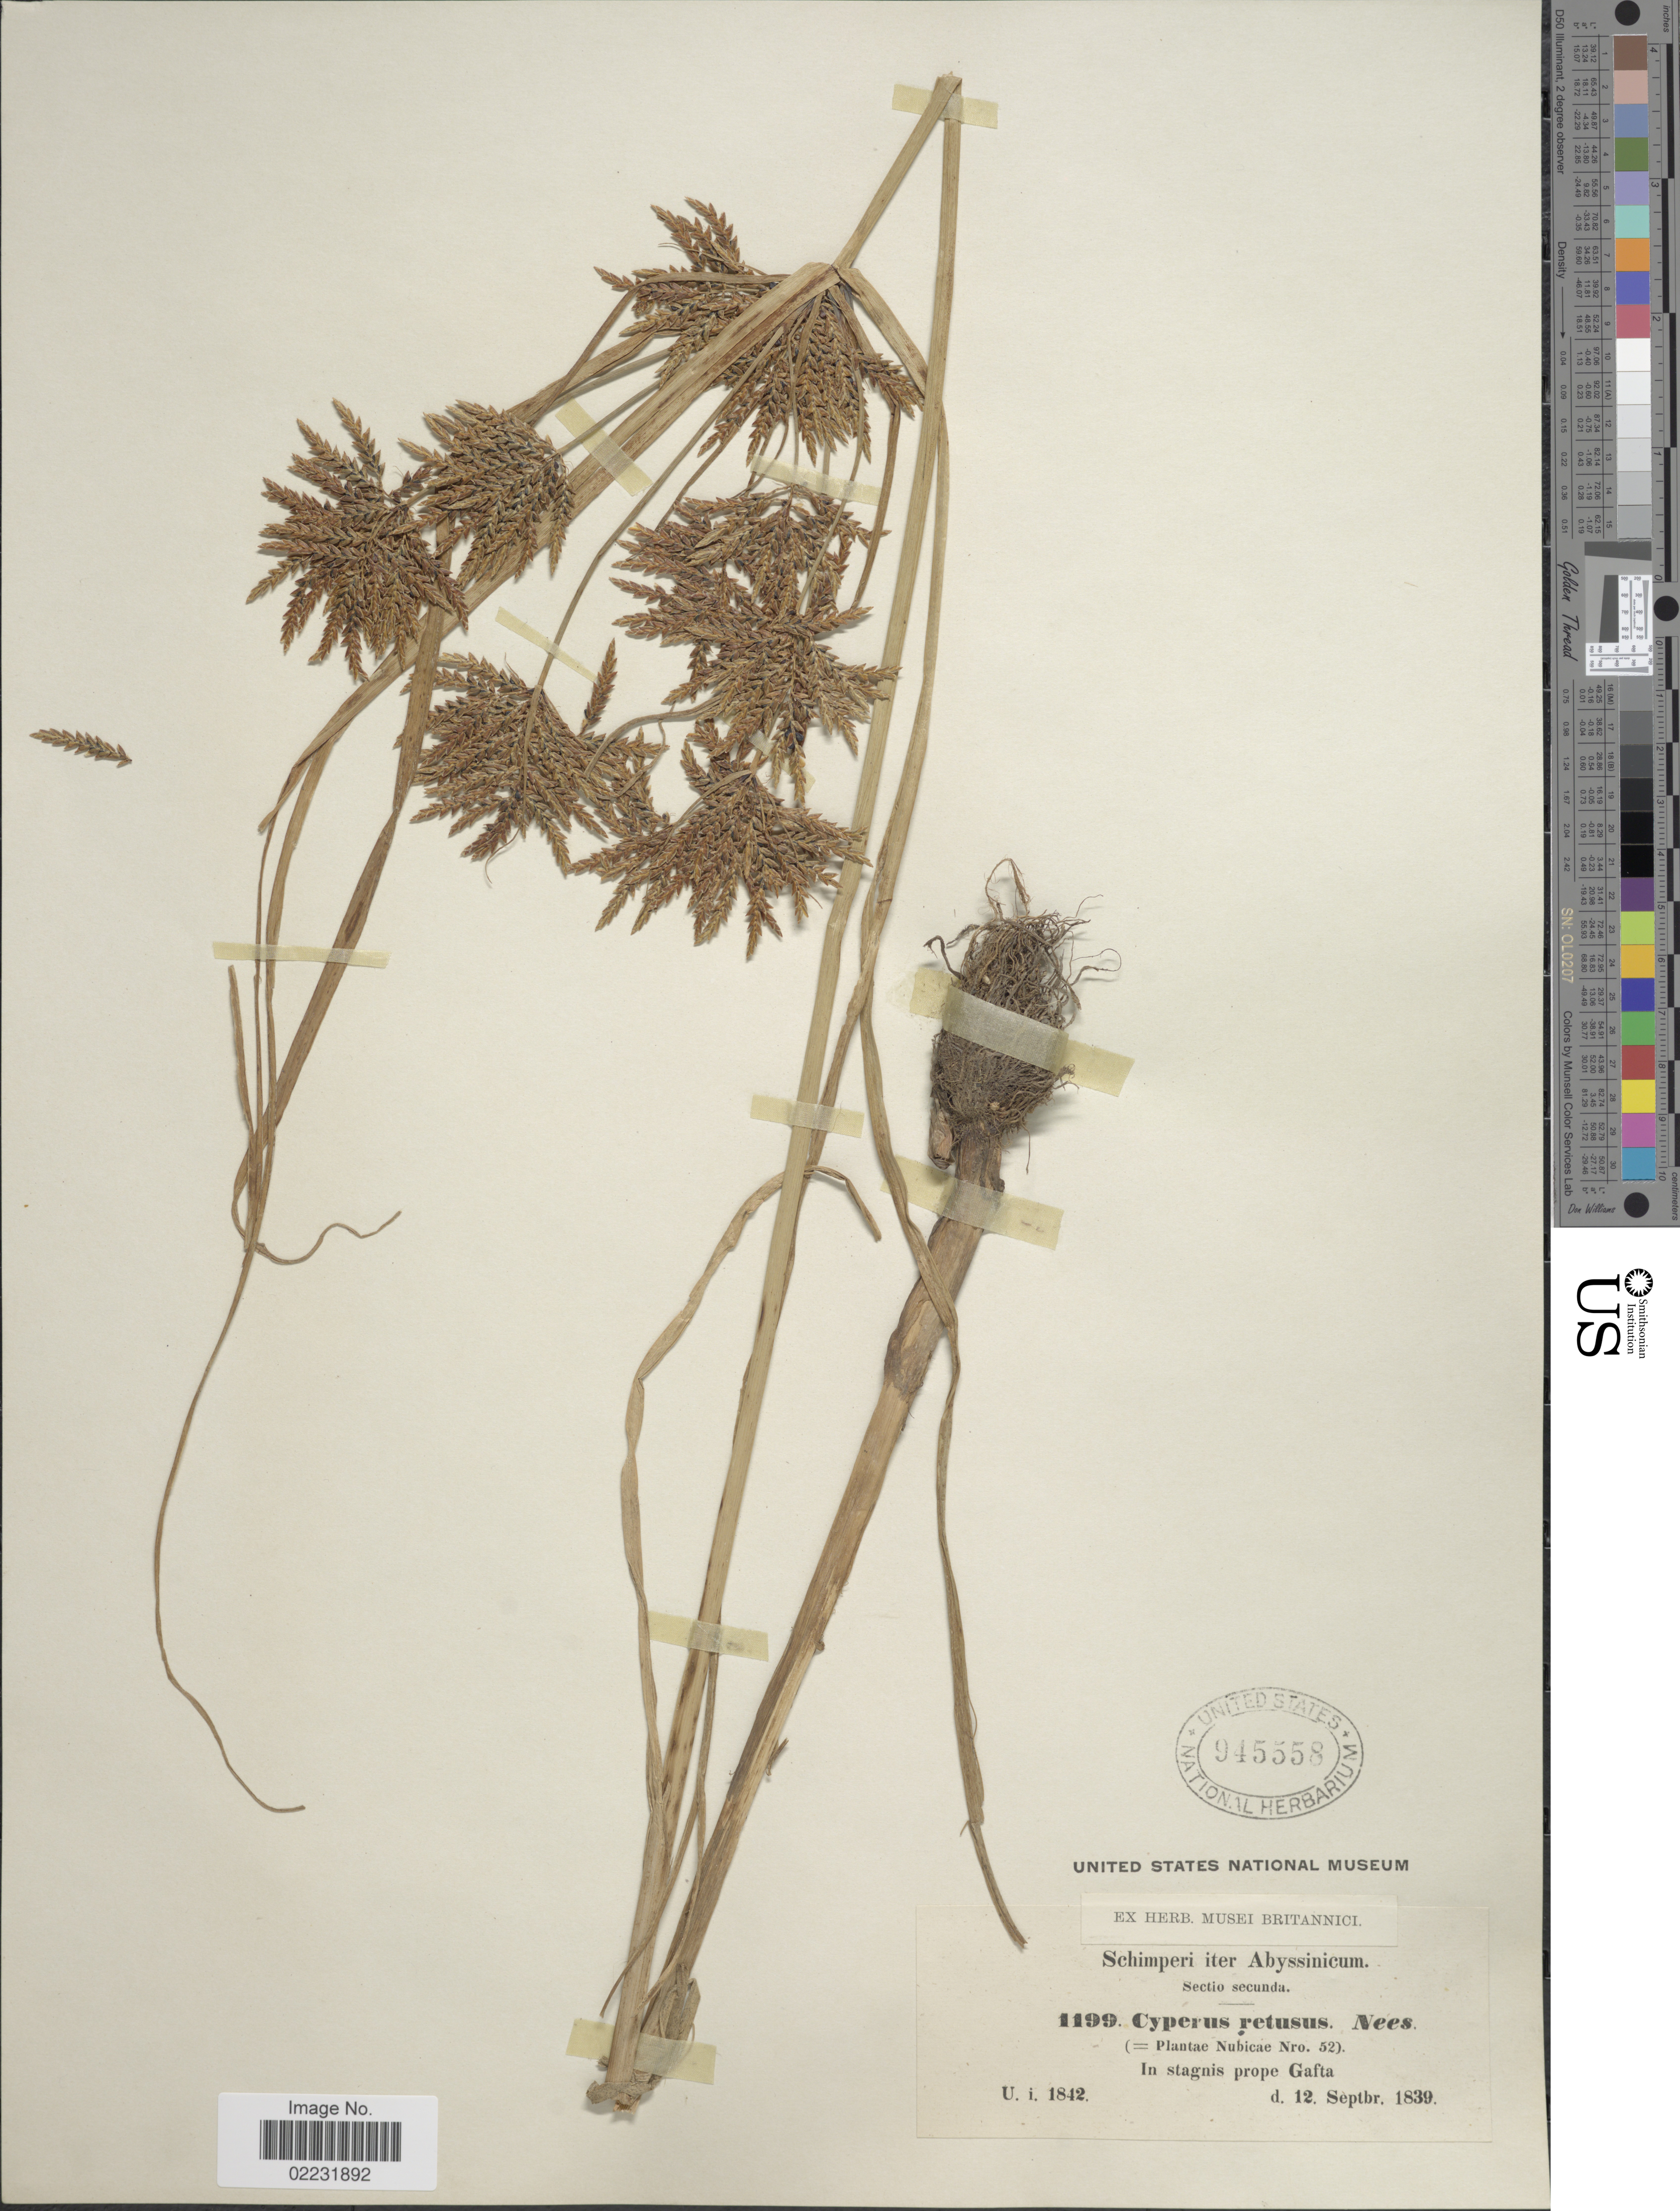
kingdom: Plantae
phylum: Tracheophyta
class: Liliopsida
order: Poales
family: Cyperaceae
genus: Cyperus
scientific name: Cyperus retusus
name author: Nees ex Steud.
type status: Isosyntype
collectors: -. Schimper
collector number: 1199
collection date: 1839-09-12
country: Eritrea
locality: Abyssinicum, In stagnis prope Gafta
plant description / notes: Specimen labeled as Cyperus retusus Nees. The name Cyperus retusus Nees was validated by Steudel in 1842 (Flora 25: 582) based on Schimper 1199 (apparently also Sieber s.n. from Mauritius, and a Kotschy specimen not cited by number). Krauss (1845) gives the name Cyperus hochstetteri to the Schimper 1199 and Kotschy 52 specimens he believed were wrongly identified as C. retusus Nees. (Is this name properly validated by a description?? if not, validated later by Steudel) Steudel later cites (1854, p. 11) lists Cyperus retusus Nees citing only a Sieber collection from Mauritius and recognizes C. hochstetteri Krauss for the Schimper and Kotschy specimens. Cyperus retusus Nees was later cited by A. Rich. in 1850, based on Schimper & Quartin Dillon specimens from "Abyssinia" (no Kotschy collections cited). Making no reference to Steudel, this name may be an isonym. The name Cyperus hochstetteri Nees ex Krauss (with C. retusus Nees ex A. Rich. in synonymy) was accepted by Baker (1882, J. Linn. Soc., Bot. 20: 282).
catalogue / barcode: US 945558